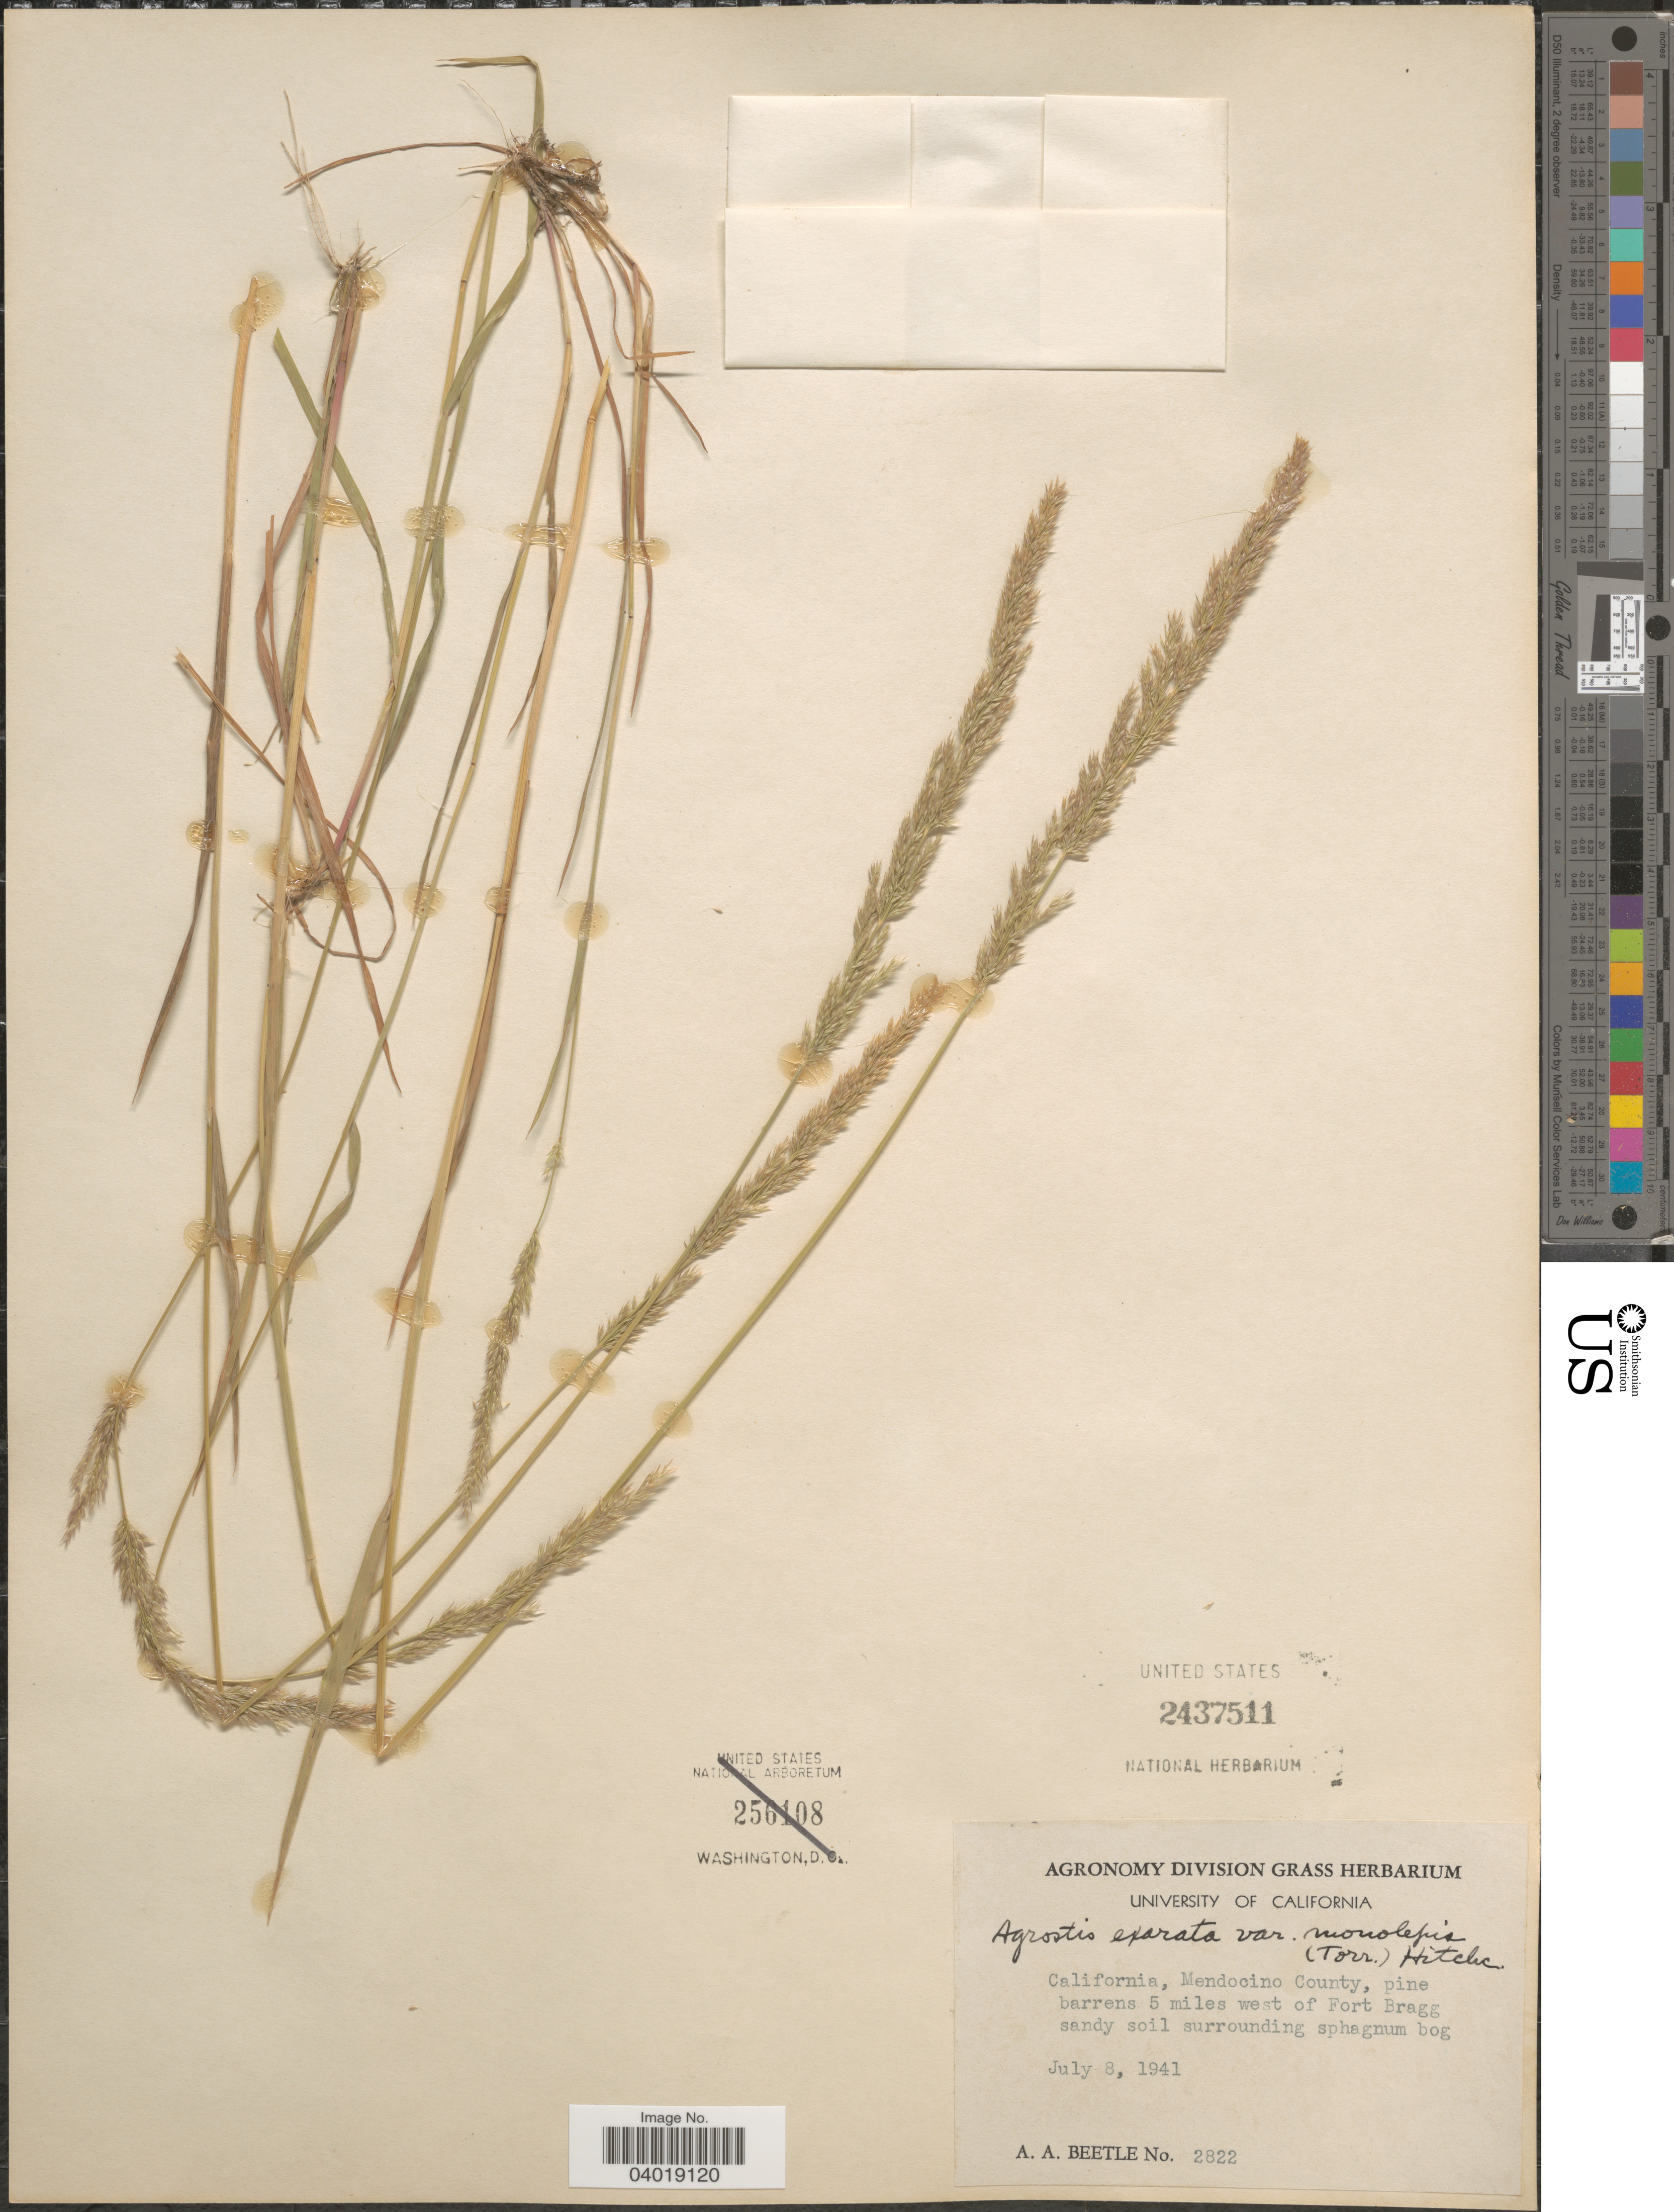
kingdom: Plantae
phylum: Tracheophyta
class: Liliopsida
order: Poales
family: Poaceae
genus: Agrostis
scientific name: Agrostis exarata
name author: Trin.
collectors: A. A. Beetle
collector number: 2822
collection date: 1941-07-08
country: United States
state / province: California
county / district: Mendocino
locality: Mendocino County, pine barrens 5 miles west of Fort Bragg.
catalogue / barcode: US 2437511